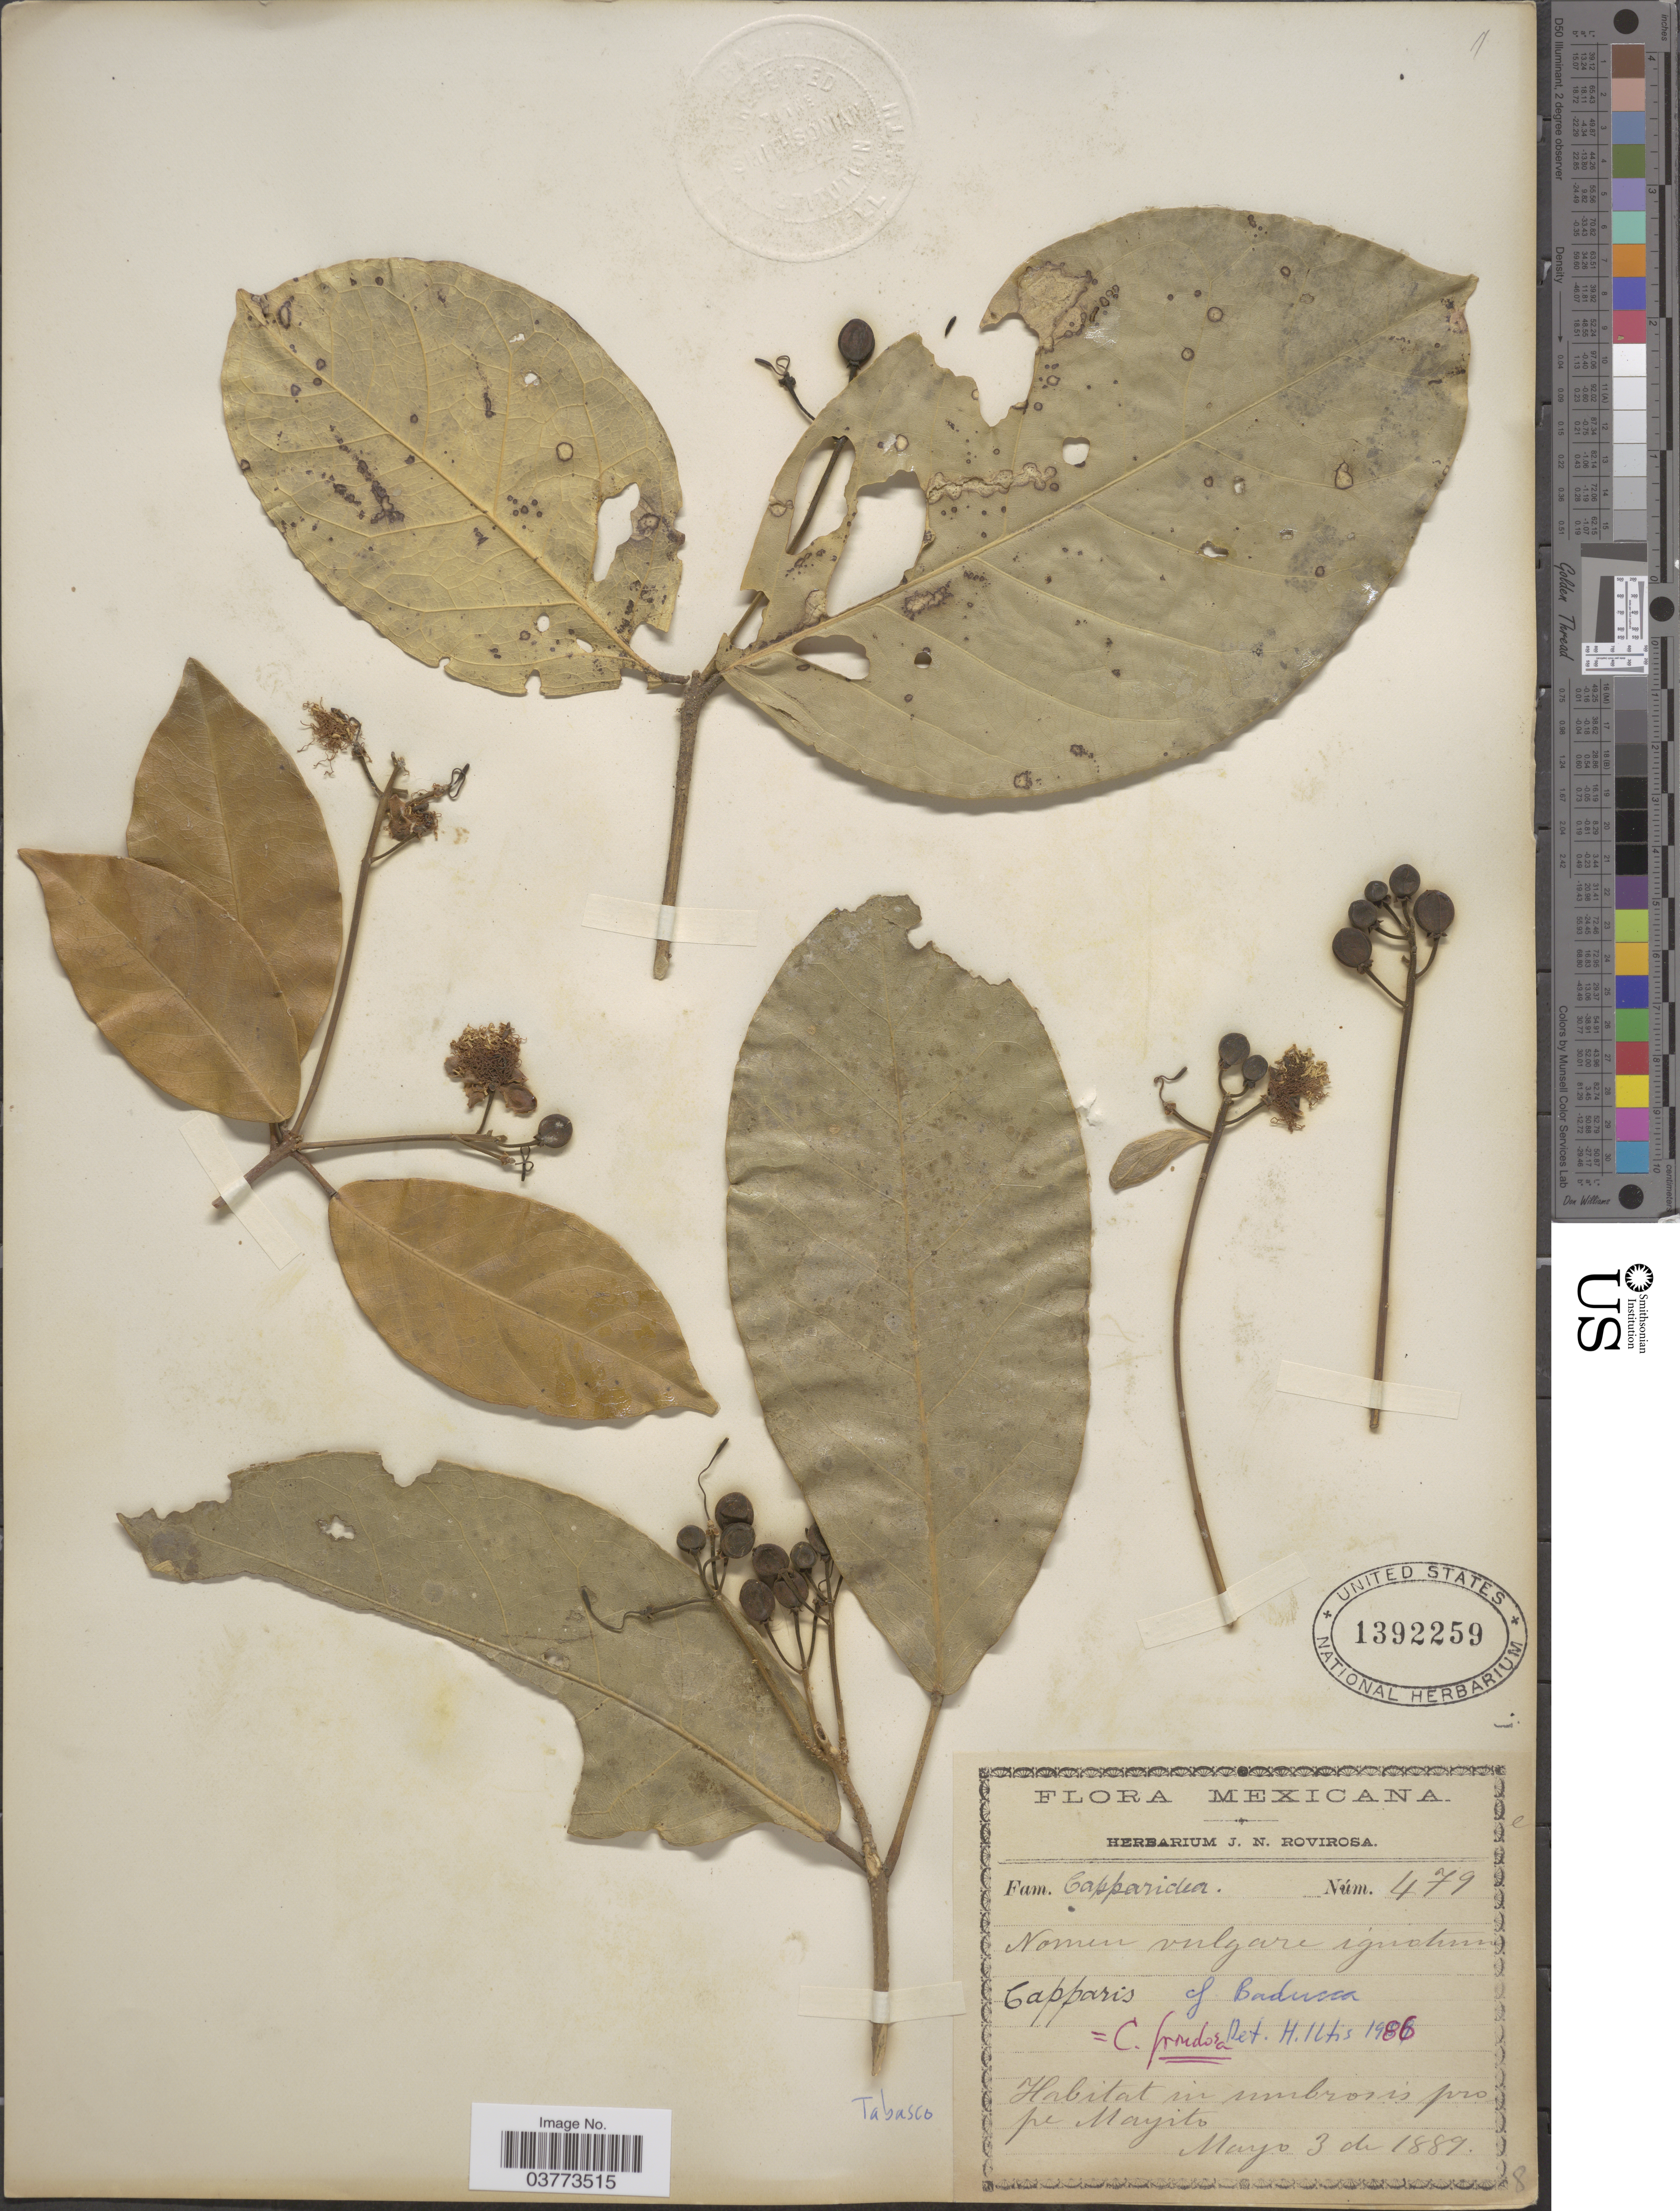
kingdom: Plantae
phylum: Tracheophyta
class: Magnoliopsida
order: Brassicales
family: Capparaceae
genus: Capparidastrum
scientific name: Capparidastrum frondosum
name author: (Jacq.) Cornejo & Iltis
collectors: ex herb. J. N. Rovirosa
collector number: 479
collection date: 1889-05-03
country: Mexico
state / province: Tabasco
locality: Habitat in umbrosis prope Mayito.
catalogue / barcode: US 1392259